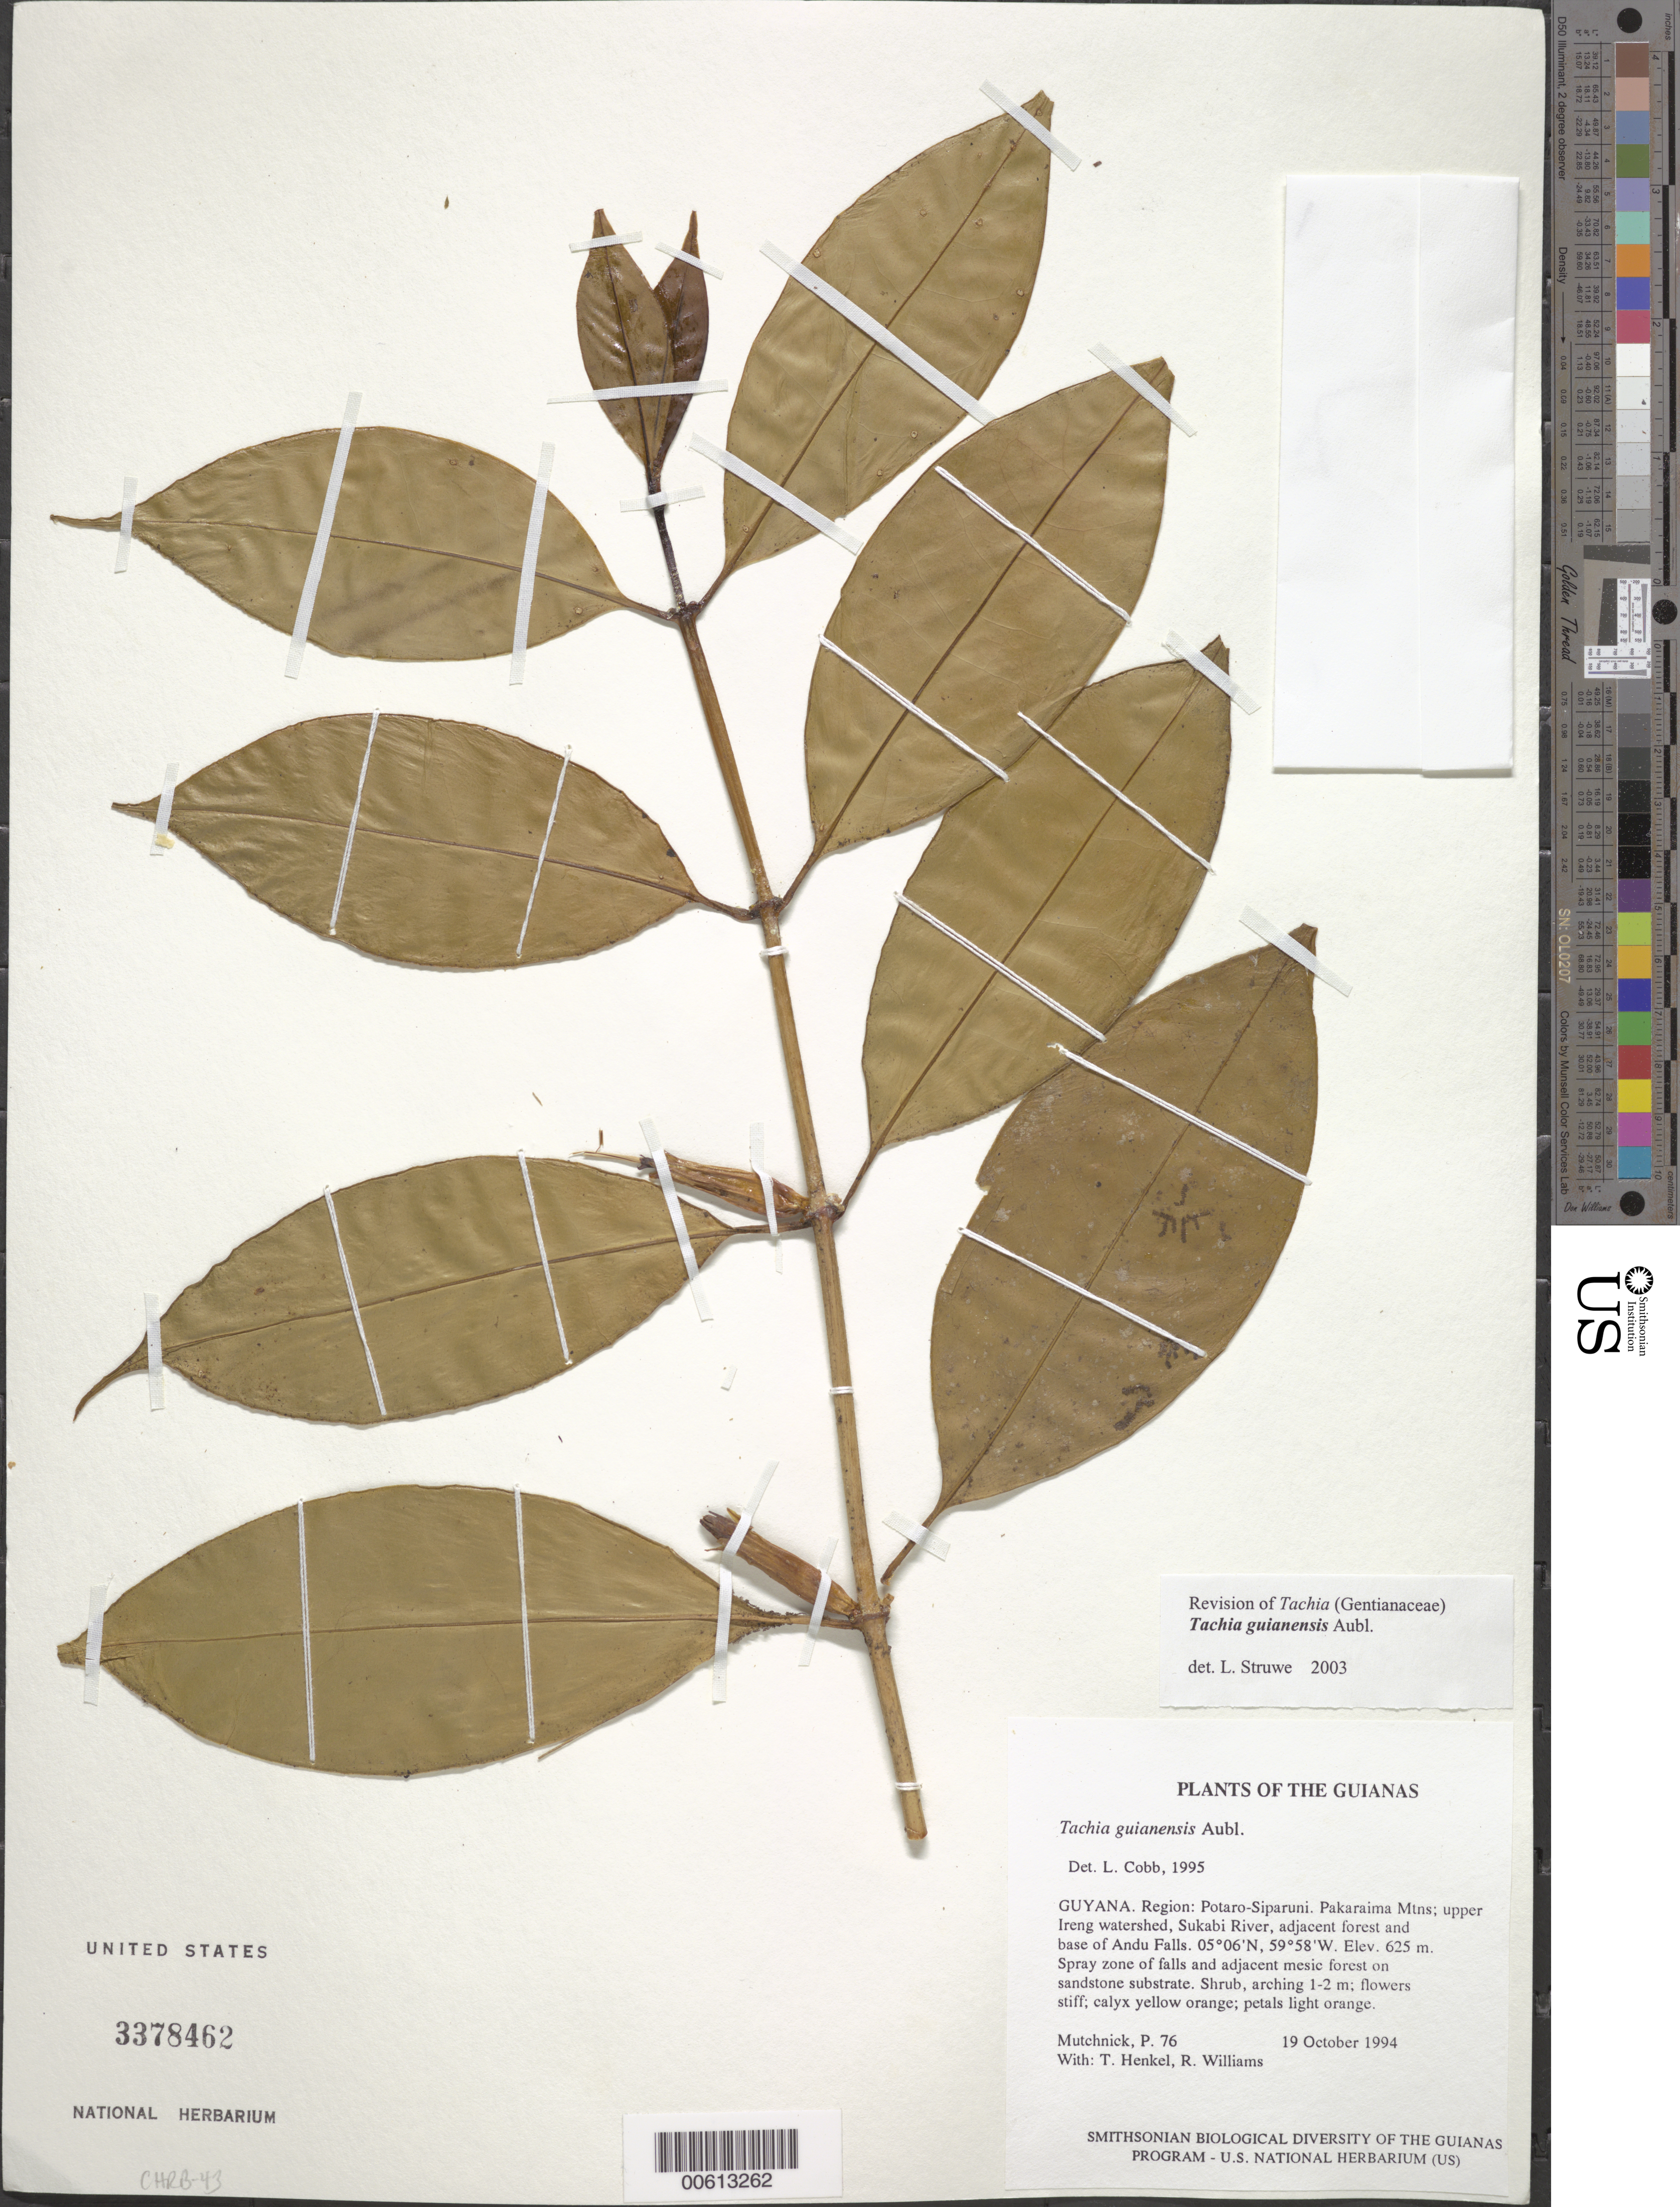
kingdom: Plantae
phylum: Tracheophyta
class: Magnoliopsida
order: Gentianales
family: Gentianaceae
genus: Tachia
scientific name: Tachia guianensis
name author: Aubl.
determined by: Cobb, L.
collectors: P. Mutchnick, T. Henkel & R. Williams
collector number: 76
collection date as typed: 19 October 1994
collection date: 1994-10-19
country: Guyana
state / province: Potaro-Siparuni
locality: Pakaraima Mtns; upper Ireng watershed, Sukabi River, adjacent forest and base of Andu Falls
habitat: Spray zone of falls and adjacent mesic forest on sandstone substrate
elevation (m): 625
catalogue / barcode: US 3378462